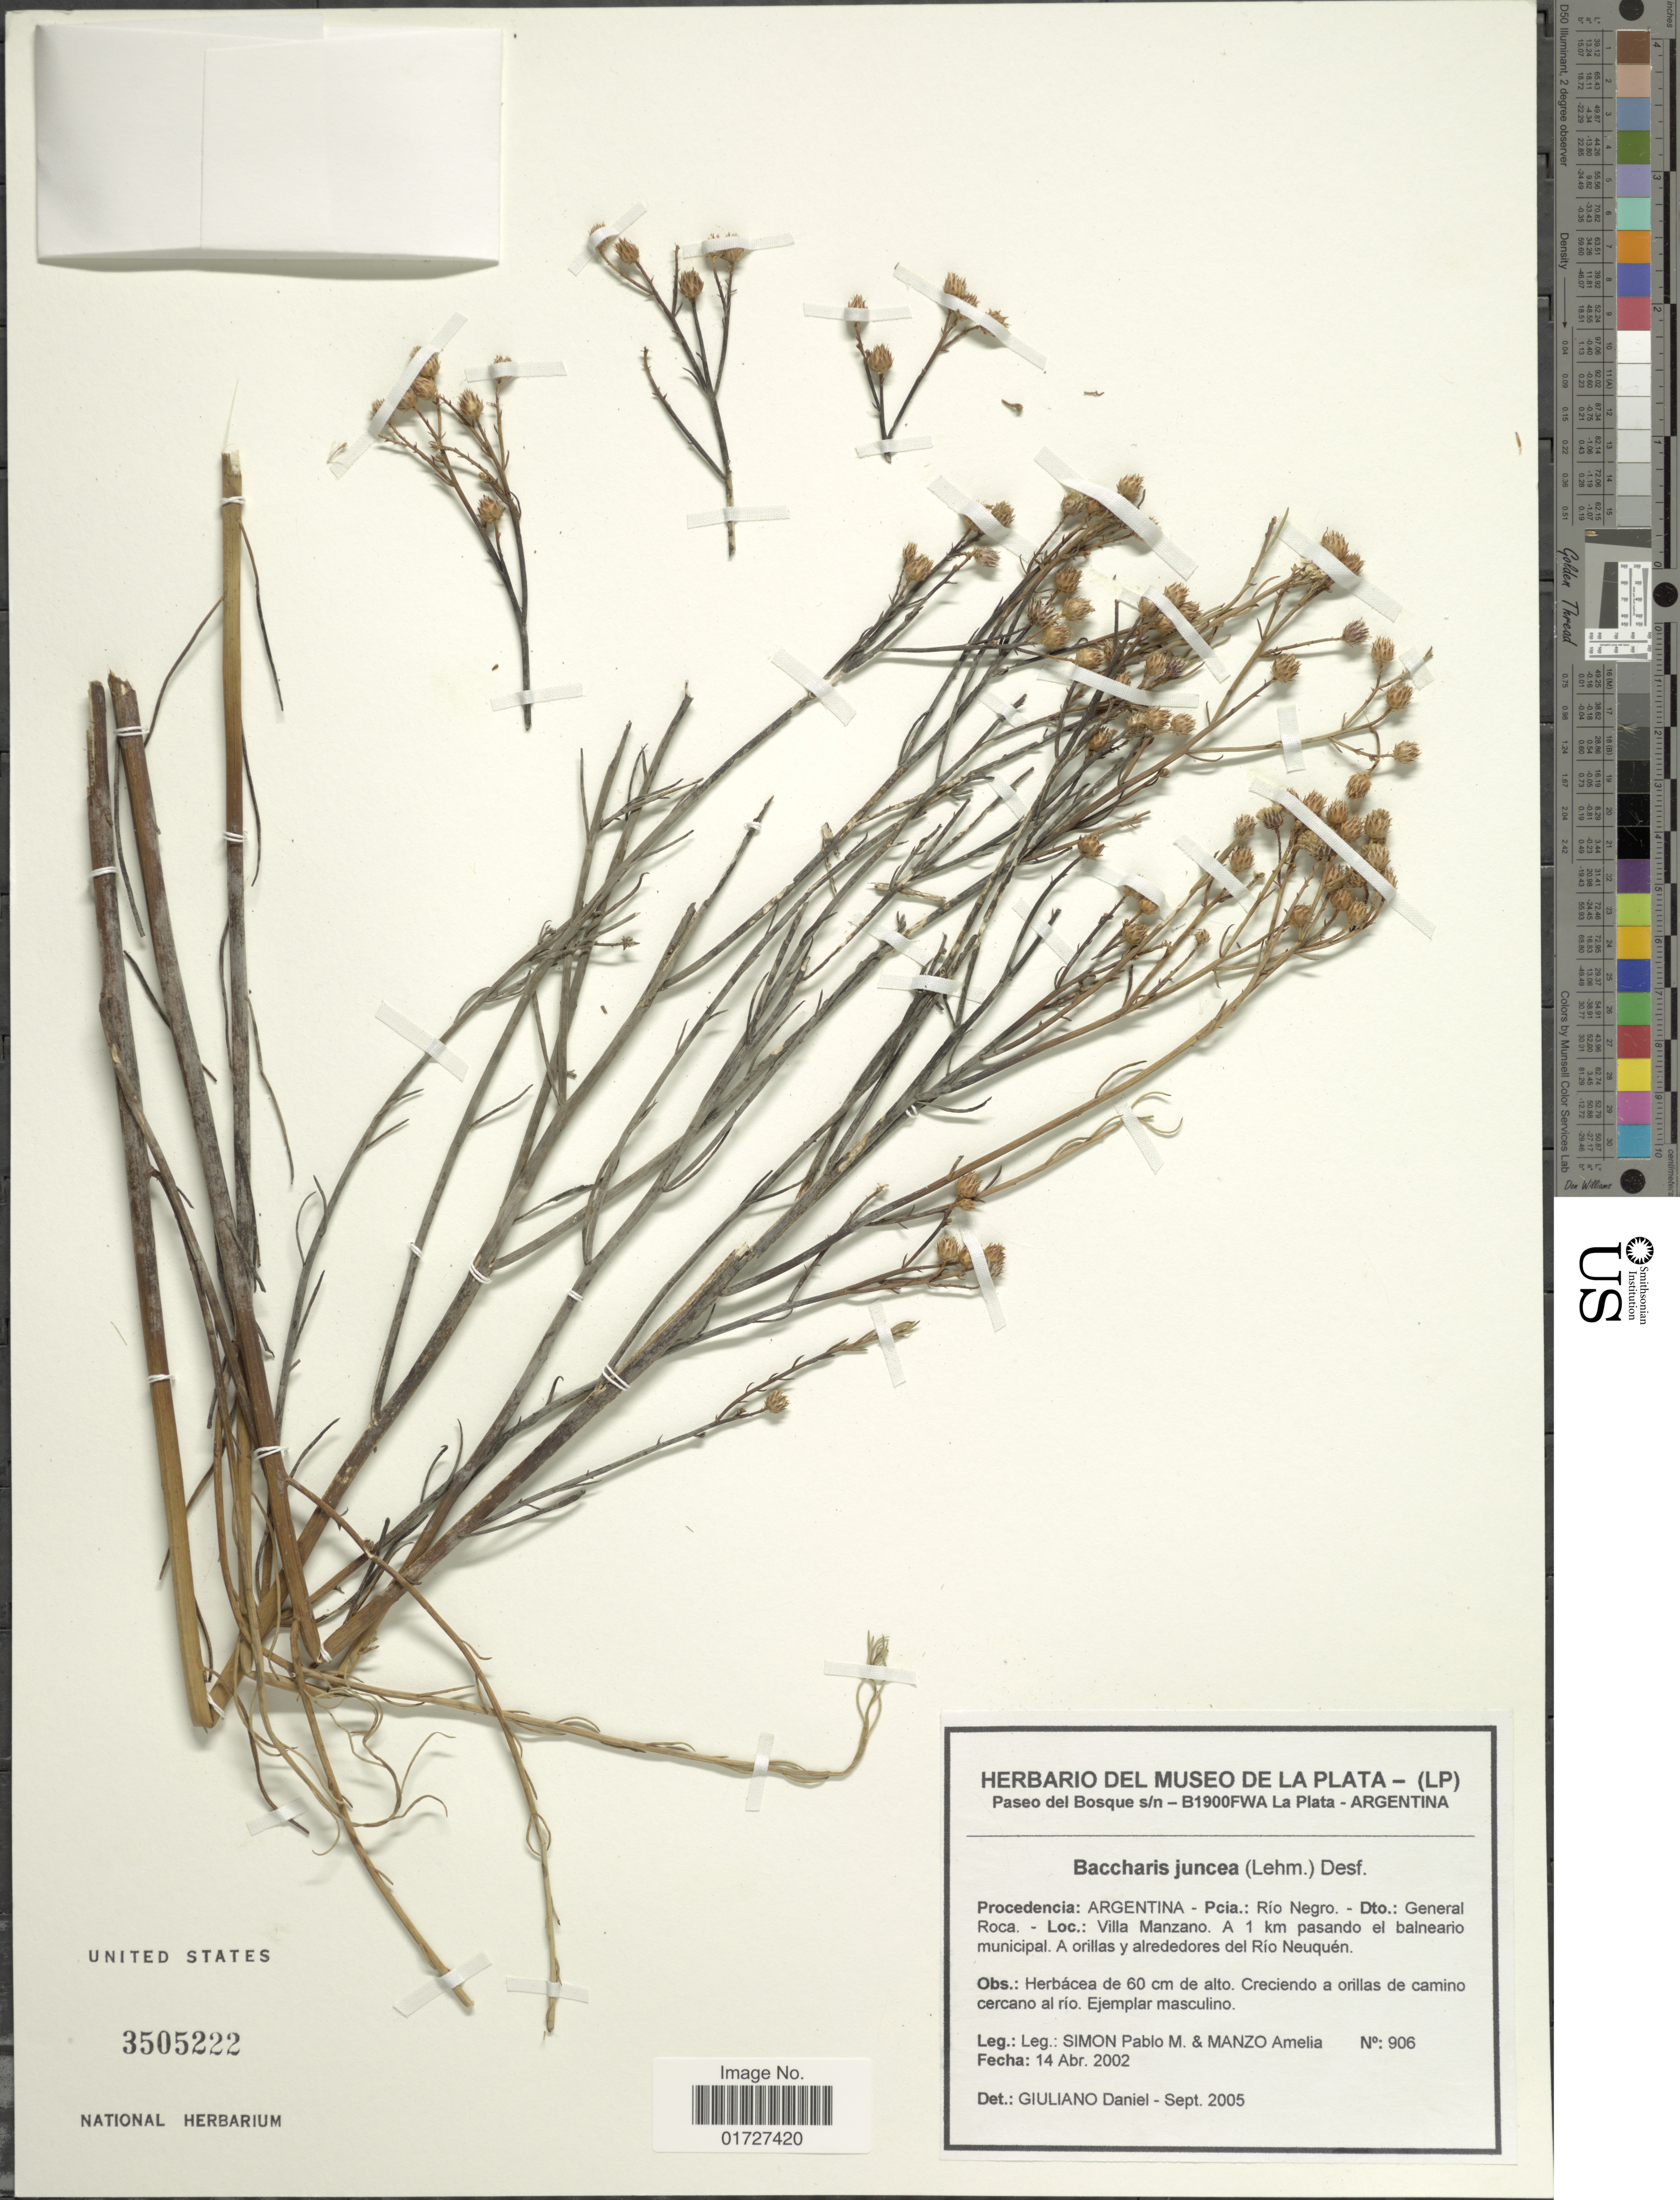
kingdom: Plantae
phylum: Tracheophyta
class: Magnoliopsida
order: Asterales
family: Asteraceae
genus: Baccharis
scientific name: Baccharis juncea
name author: (Lehm.) Desf.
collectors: P. M. Simón & A. Manzo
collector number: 906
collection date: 2002-04-14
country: Argentina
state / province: Rio Negro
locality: Dto. General Roca, Villa Manzano, a 1 km pasando el balneario municipal, a orillas y alrededores del Rio Neuquen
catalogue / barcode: US 3505222